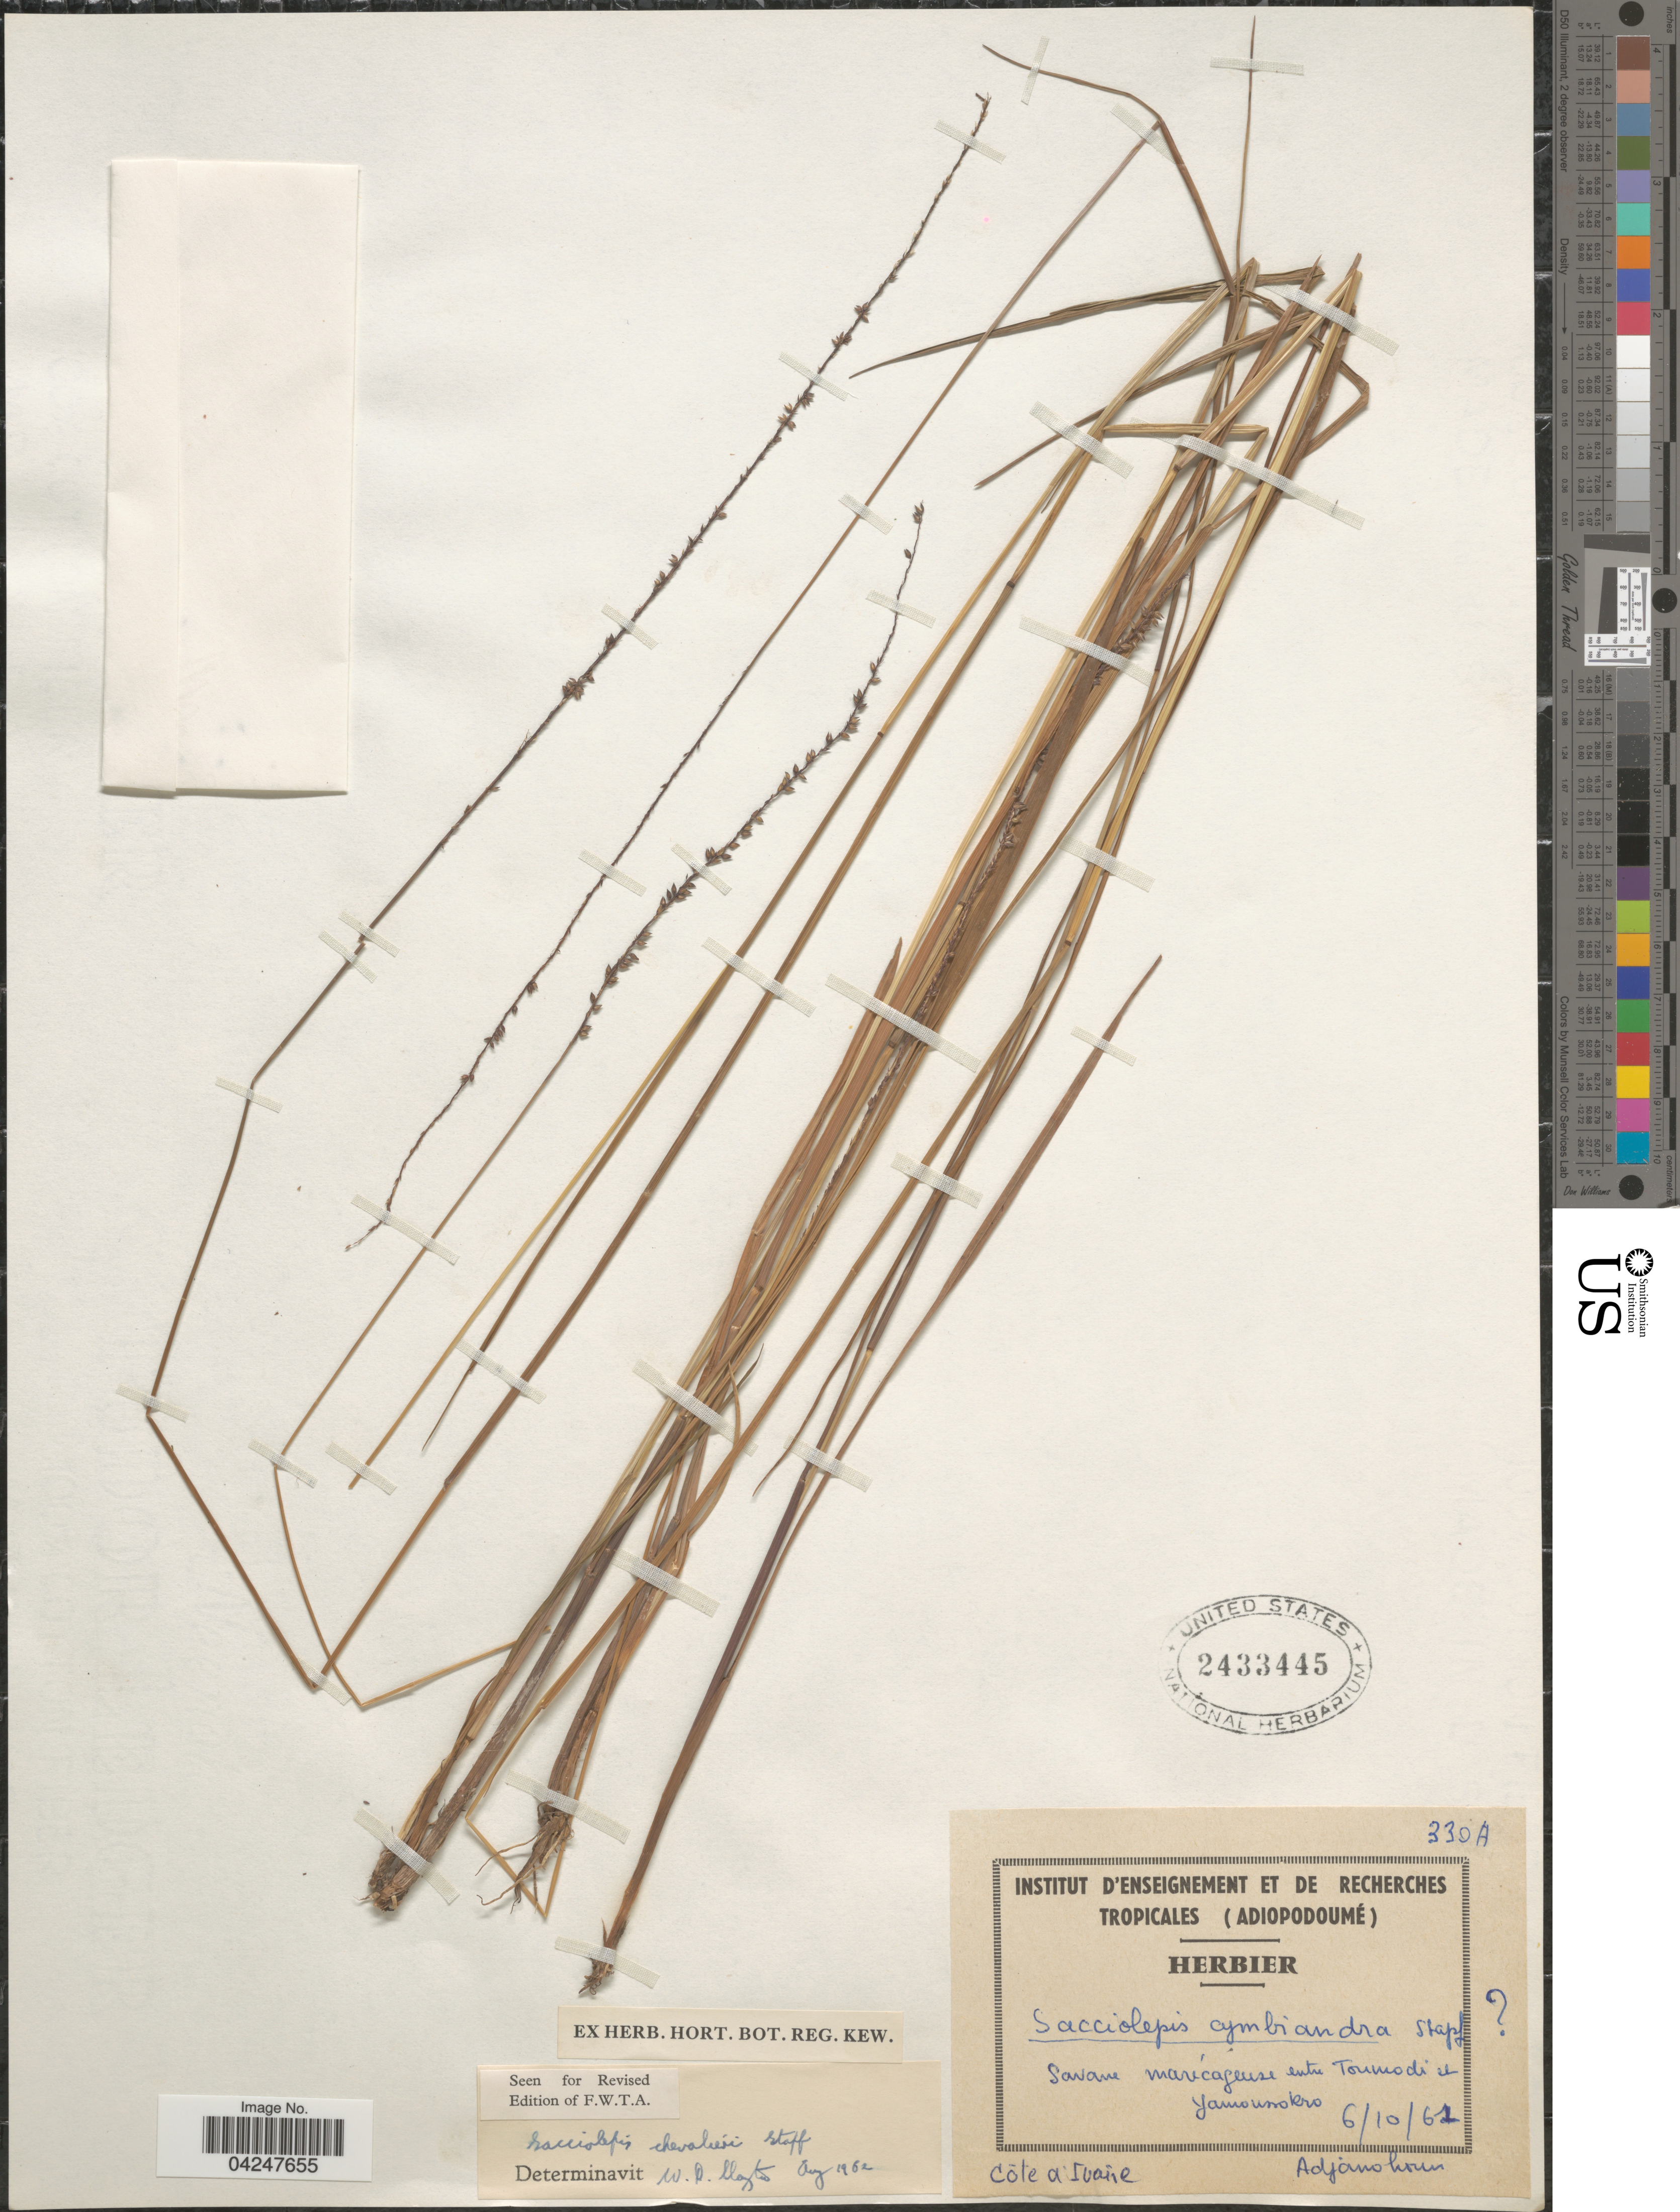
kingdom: Plantae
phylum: Tracheophyta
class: Liliopsida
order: Poales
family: Poaceae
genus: Sacciolepis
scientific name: Sacciolepis cymbiandra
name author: Stapf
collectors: Adjanohoun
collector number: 330A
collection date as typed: Transcribed d/m/y: 6/10/61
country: Ivory Coast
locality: Savane marécageuse entre Toumodi et Yamounokro. Cote d'Ivoire.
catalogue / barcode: US 2433445